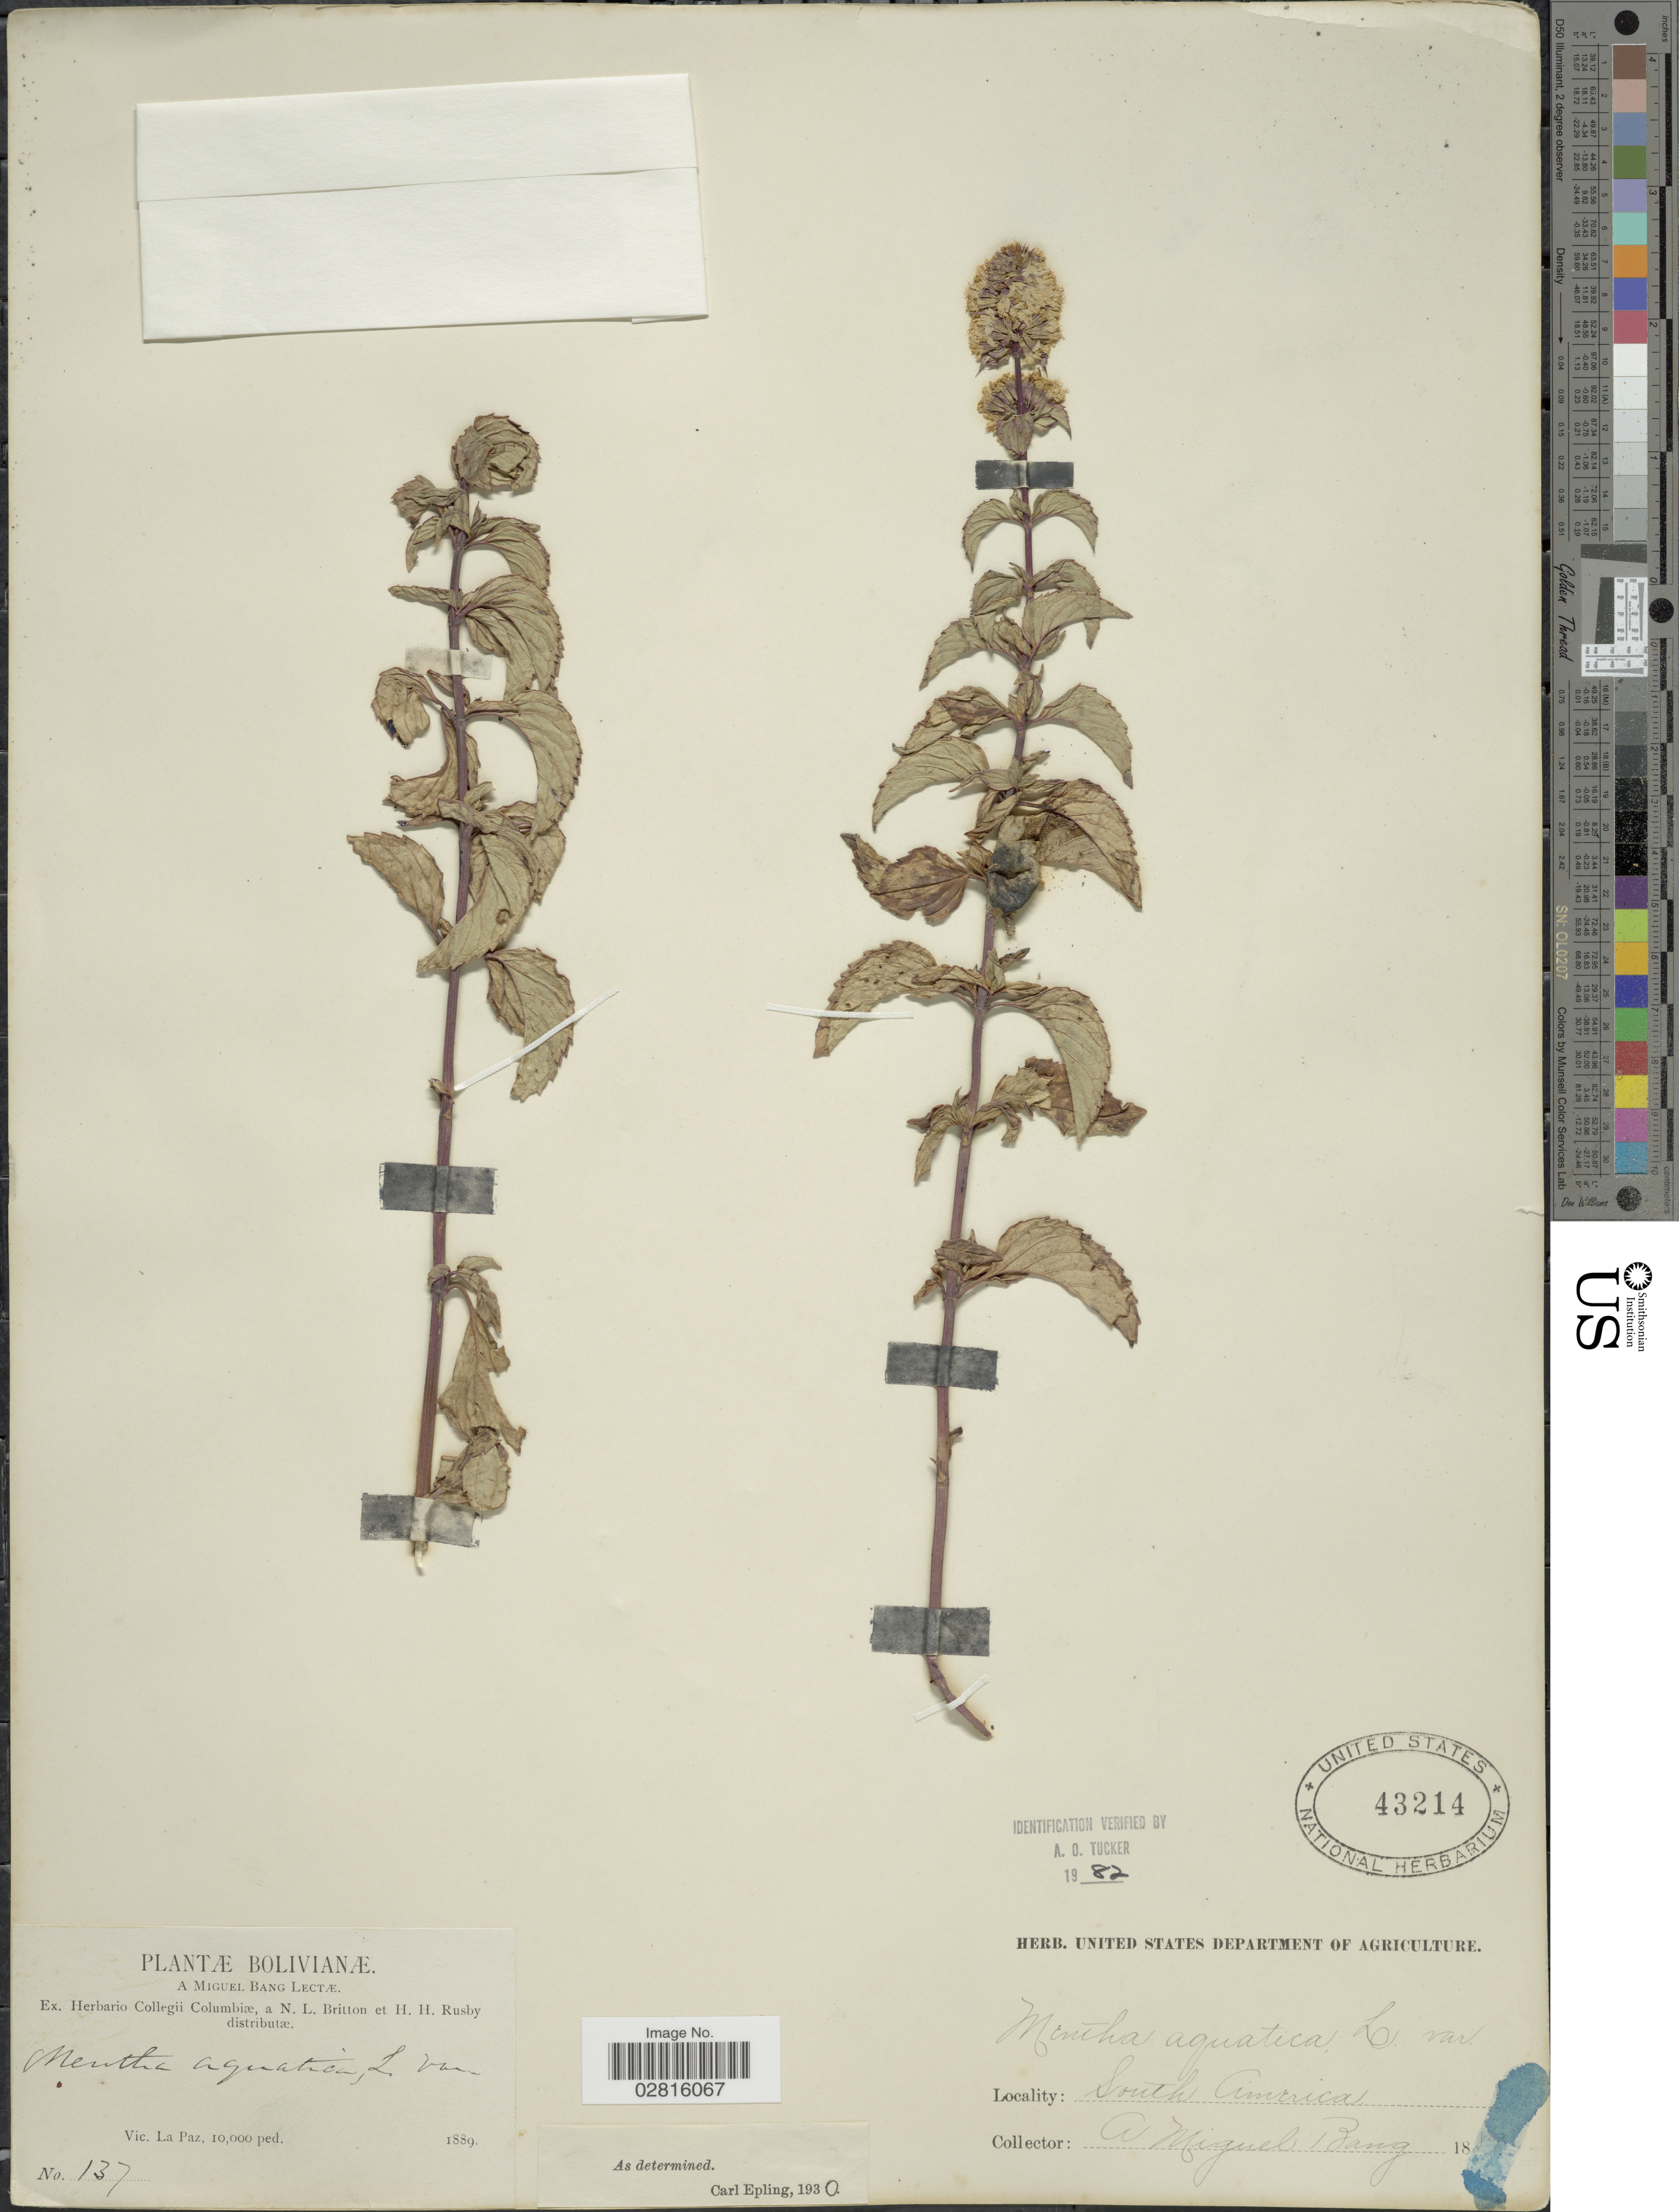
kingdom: Plantae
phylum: Tracheophyta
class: Magnoliopsida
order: Lamiales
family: Lamiaceae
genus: Mentha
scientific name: Mentha aquatica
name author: L.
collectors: M. Bang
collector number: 137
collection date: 1889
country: Bolivia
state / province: La Paz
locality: Vic. La Paz.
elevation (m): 3048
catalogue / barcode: US 43214